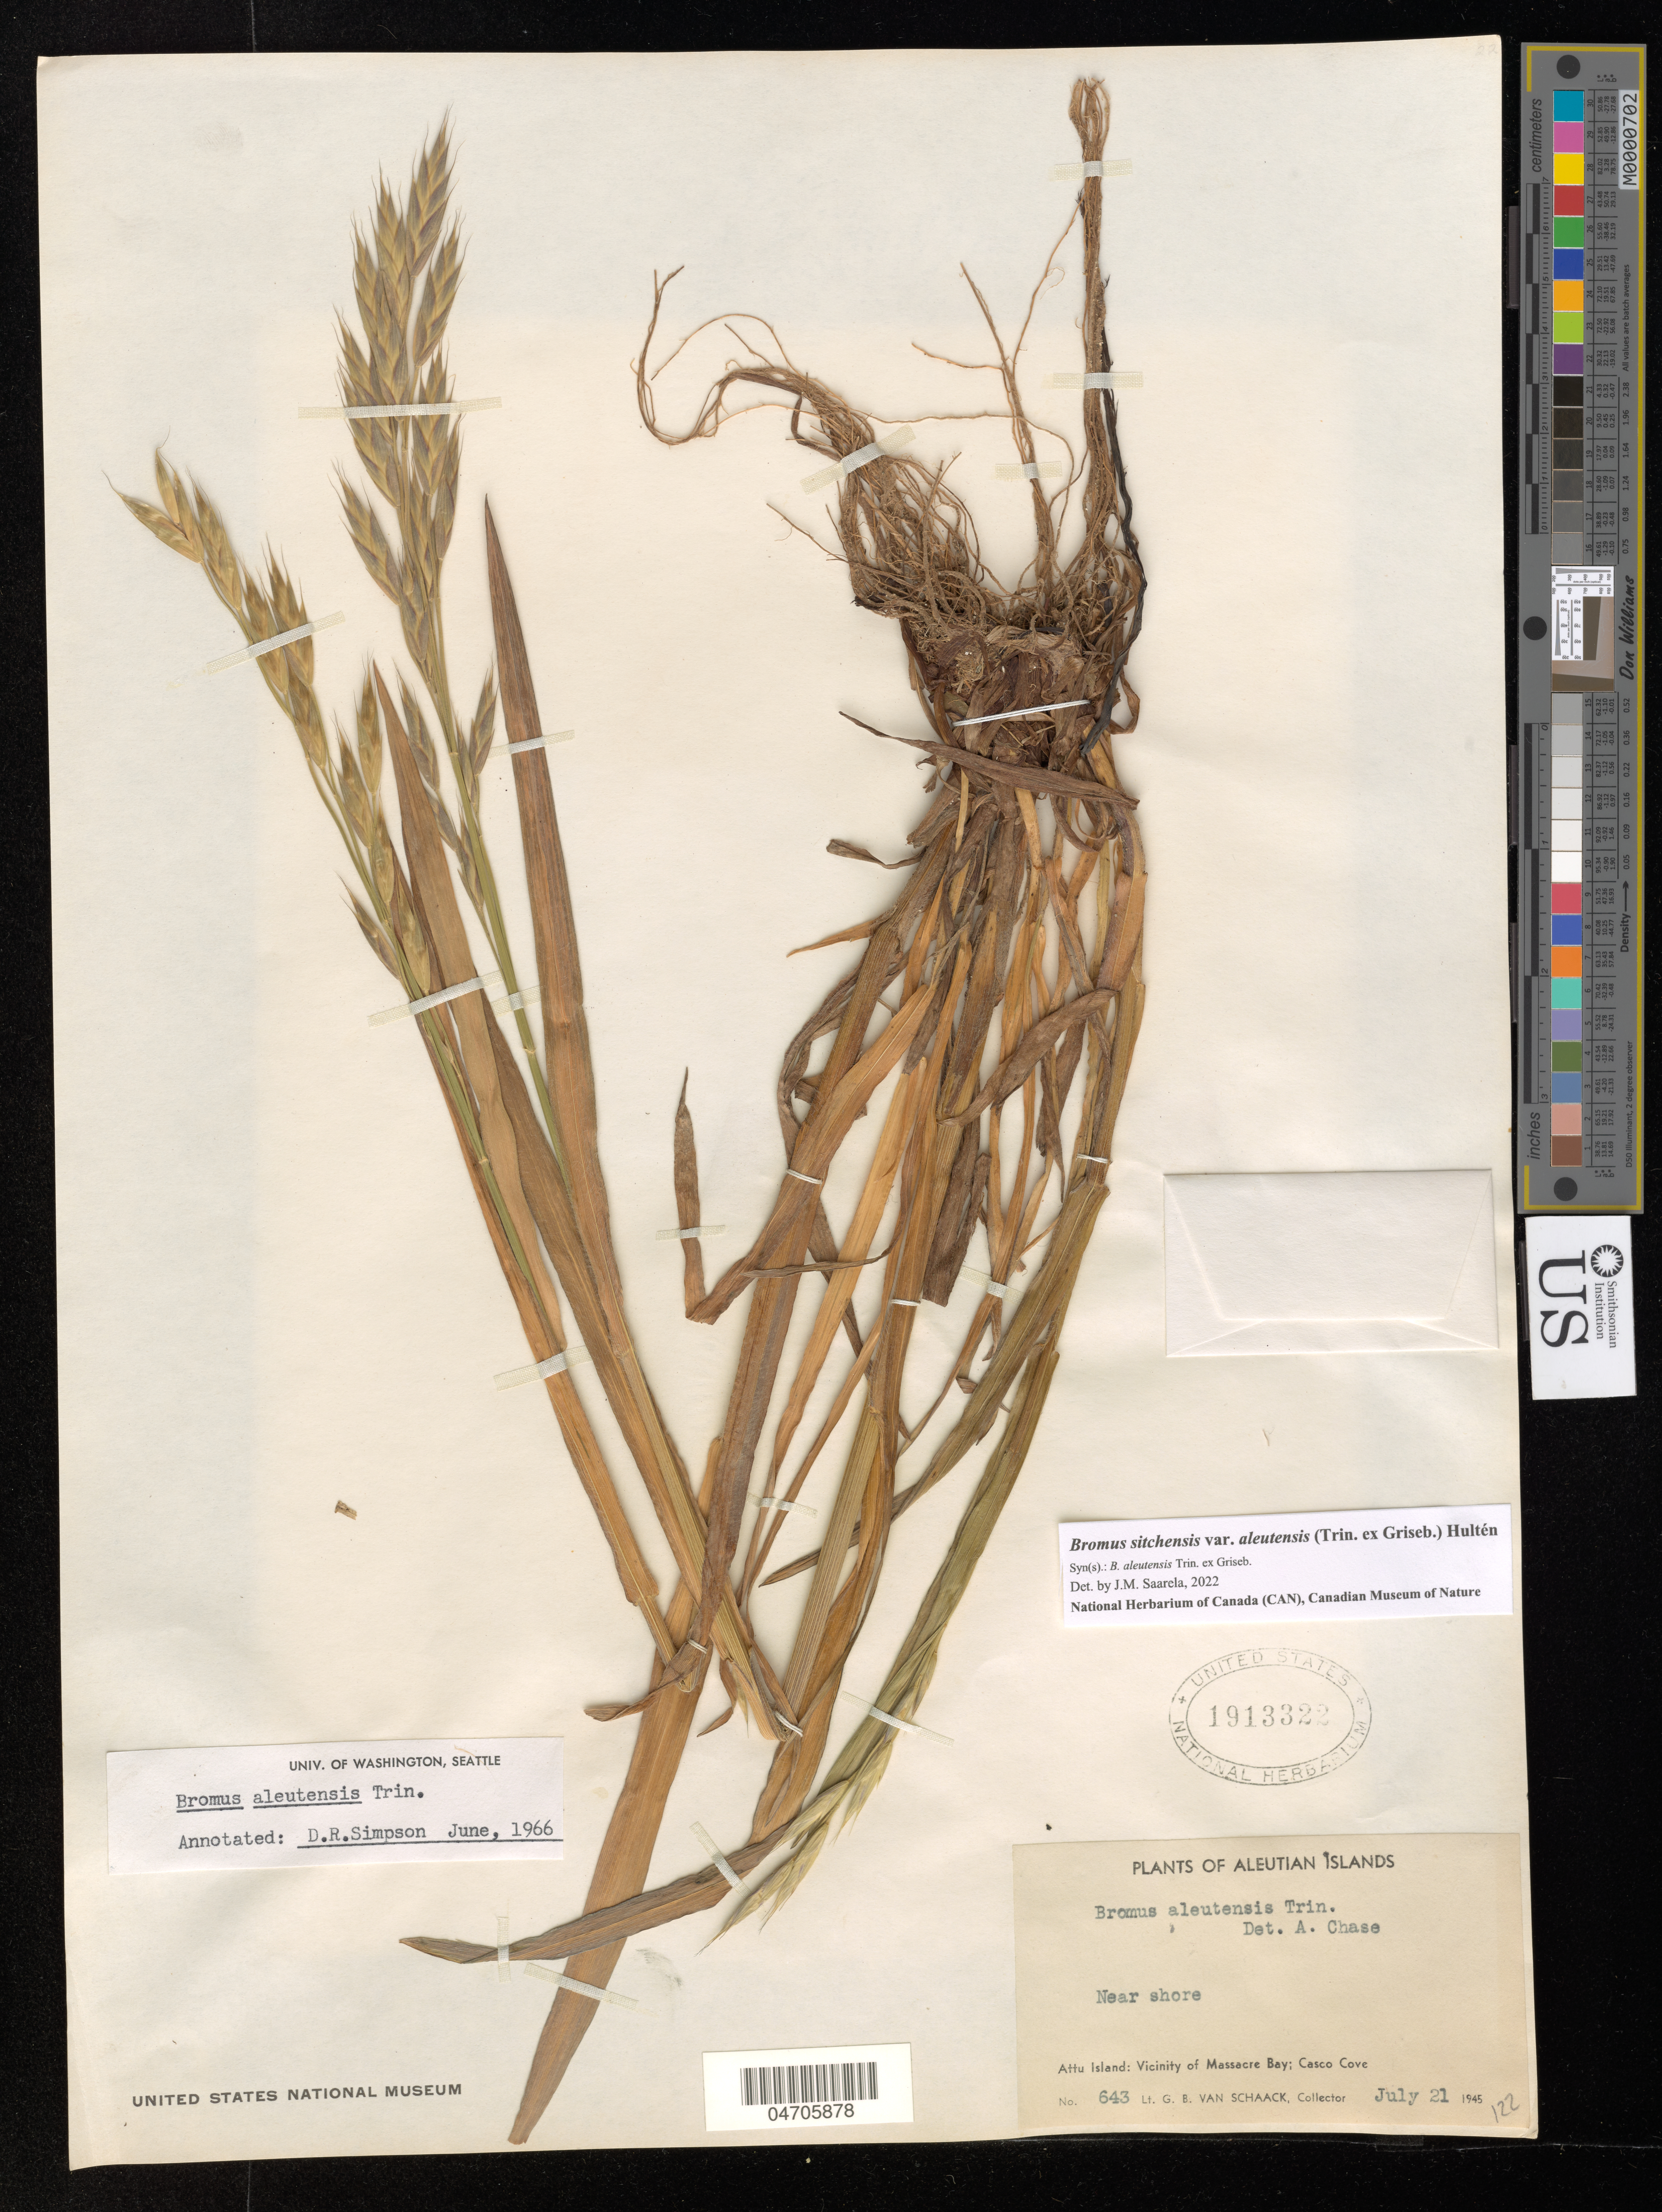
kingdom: Plantae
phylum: Tracheophyta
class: Liliopsida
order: Poales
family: Poaceae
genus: Bromus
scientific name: Bromus aleutensis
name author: Trin. ex Griseb. in Ledeb.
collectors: G. Van Schaack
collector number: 643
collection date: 1945-07-21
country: United States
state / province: Alaska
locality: Aleutian Islands. Near shore. Attu Island: Vicinity of Massacre Bay; Casco Cove.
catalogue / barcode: US 1913322